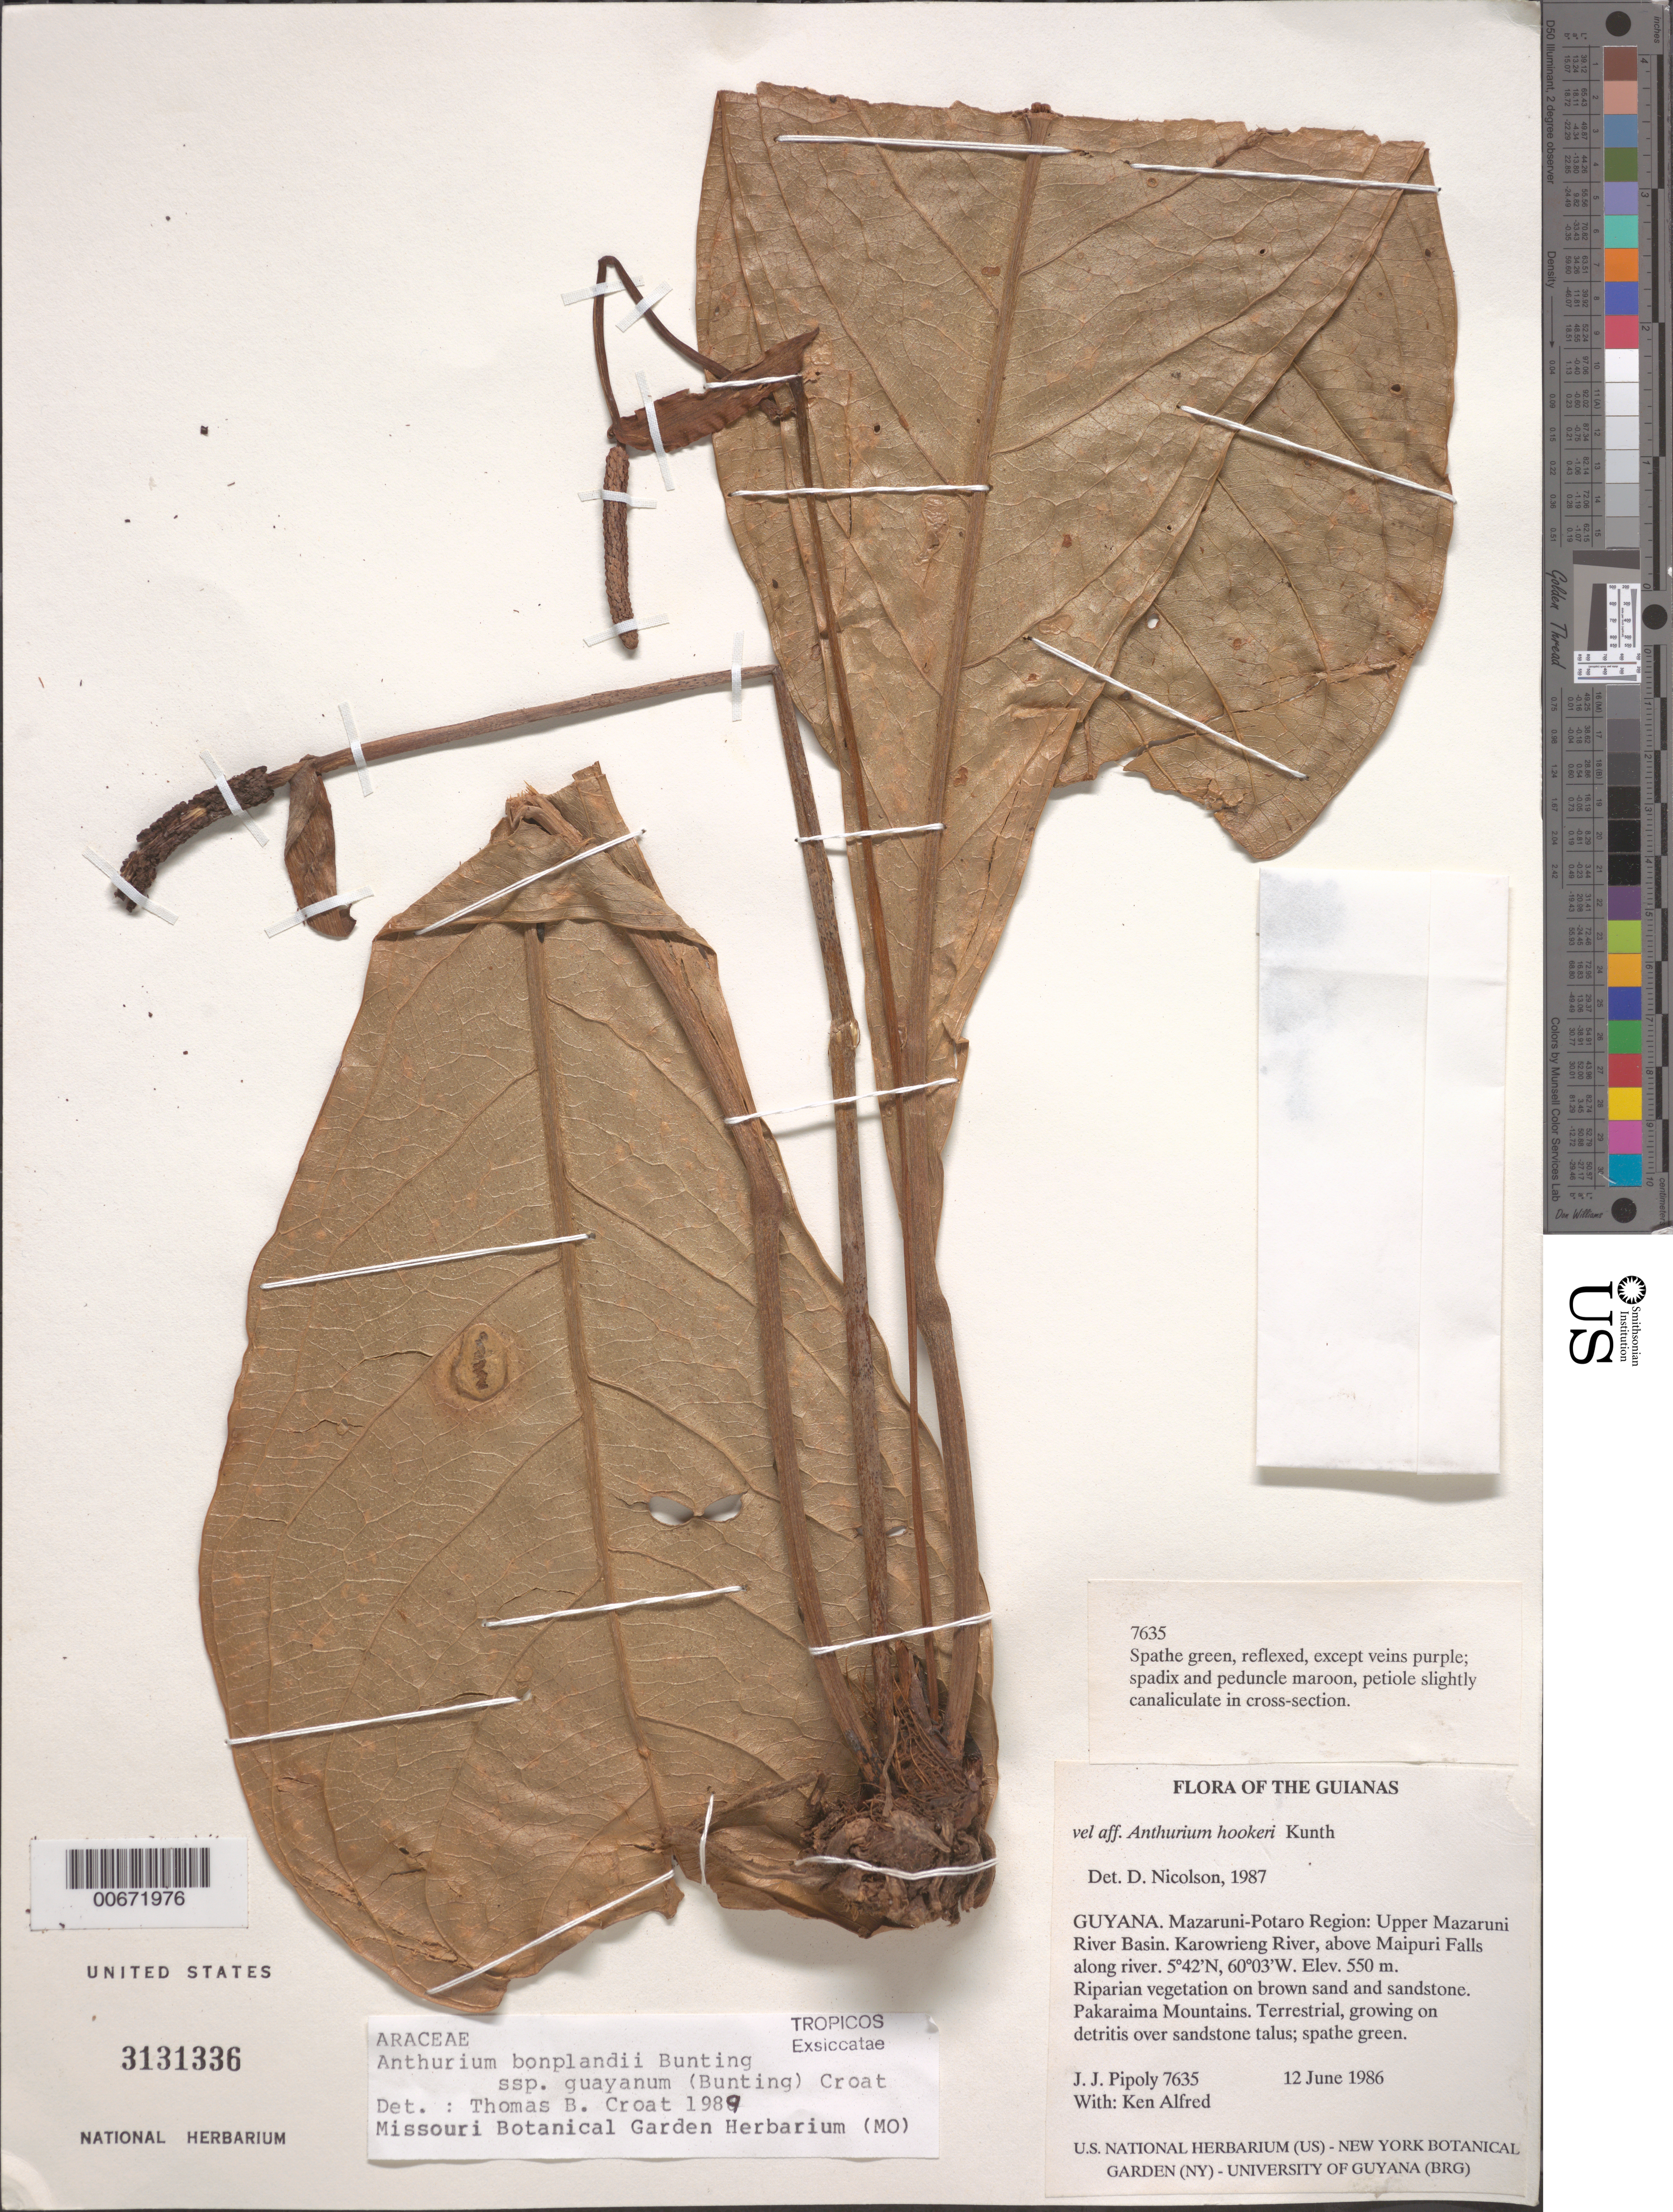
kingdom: Plantae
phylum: Tracheophyta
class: Liliopsida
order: Alismatales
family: Araceae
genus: Anthurium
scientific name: Anthurium bonplandii subsp. guayanum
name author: (G.S. Bunting) Croat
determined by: Croat, Thomas B., Missouri Botanical Garden (MO)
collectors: J. J. Pipoly & K. Alfred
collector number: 7635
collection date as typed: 12 June 1986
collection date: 1986-06-12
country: Guyana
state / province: Cuyuni-Mazaruni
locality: Pakaraima Mts. Upper Mazaruni River Basin. Karowrieng River, above Maipuri Falls along river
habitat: Riparian vegetation on brown sand and sandstone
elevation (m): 550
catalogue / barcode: US 3131336